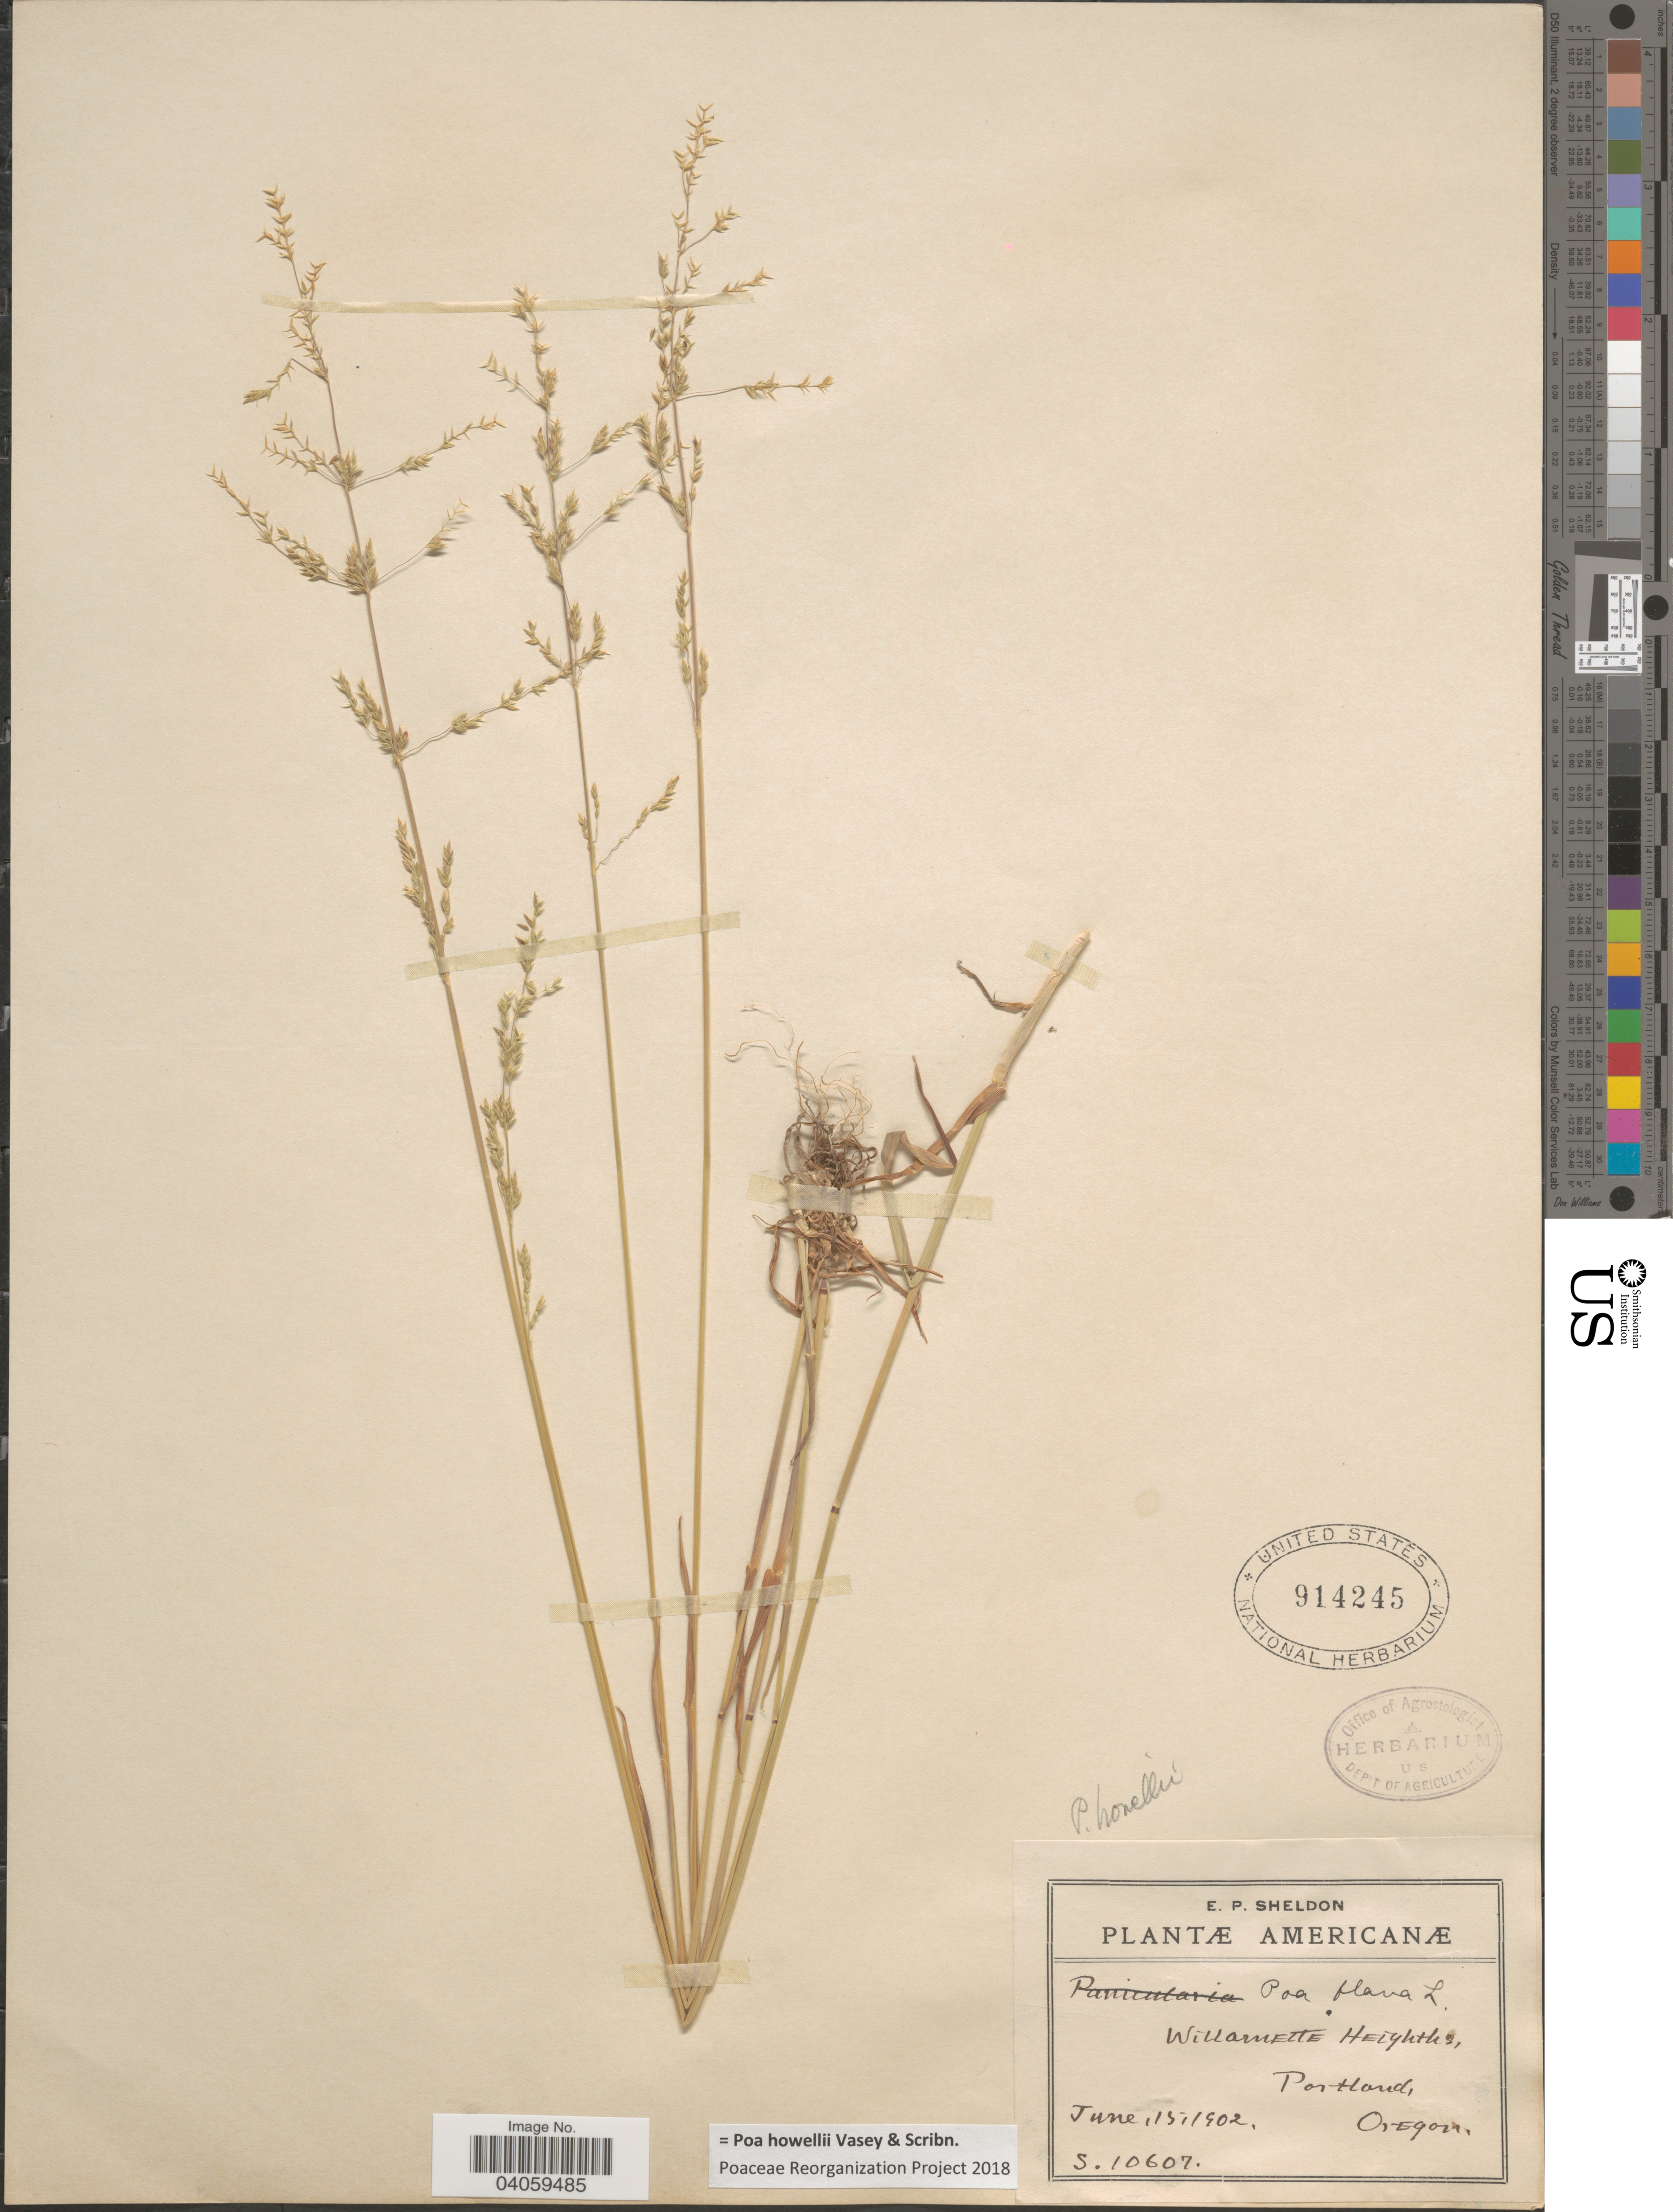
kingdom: Plantae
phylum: Tracheophyta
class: Liliopsida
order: Poales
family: Poaceae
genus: Poa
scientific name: Poa howellii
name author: Vasey & Scribn.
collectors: E. P. Sheldon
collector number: S10607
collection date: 1902-06-15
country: United States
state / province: Oregon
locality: Americanæ. Willamette Heighths, Portland.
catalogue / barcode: US 914245